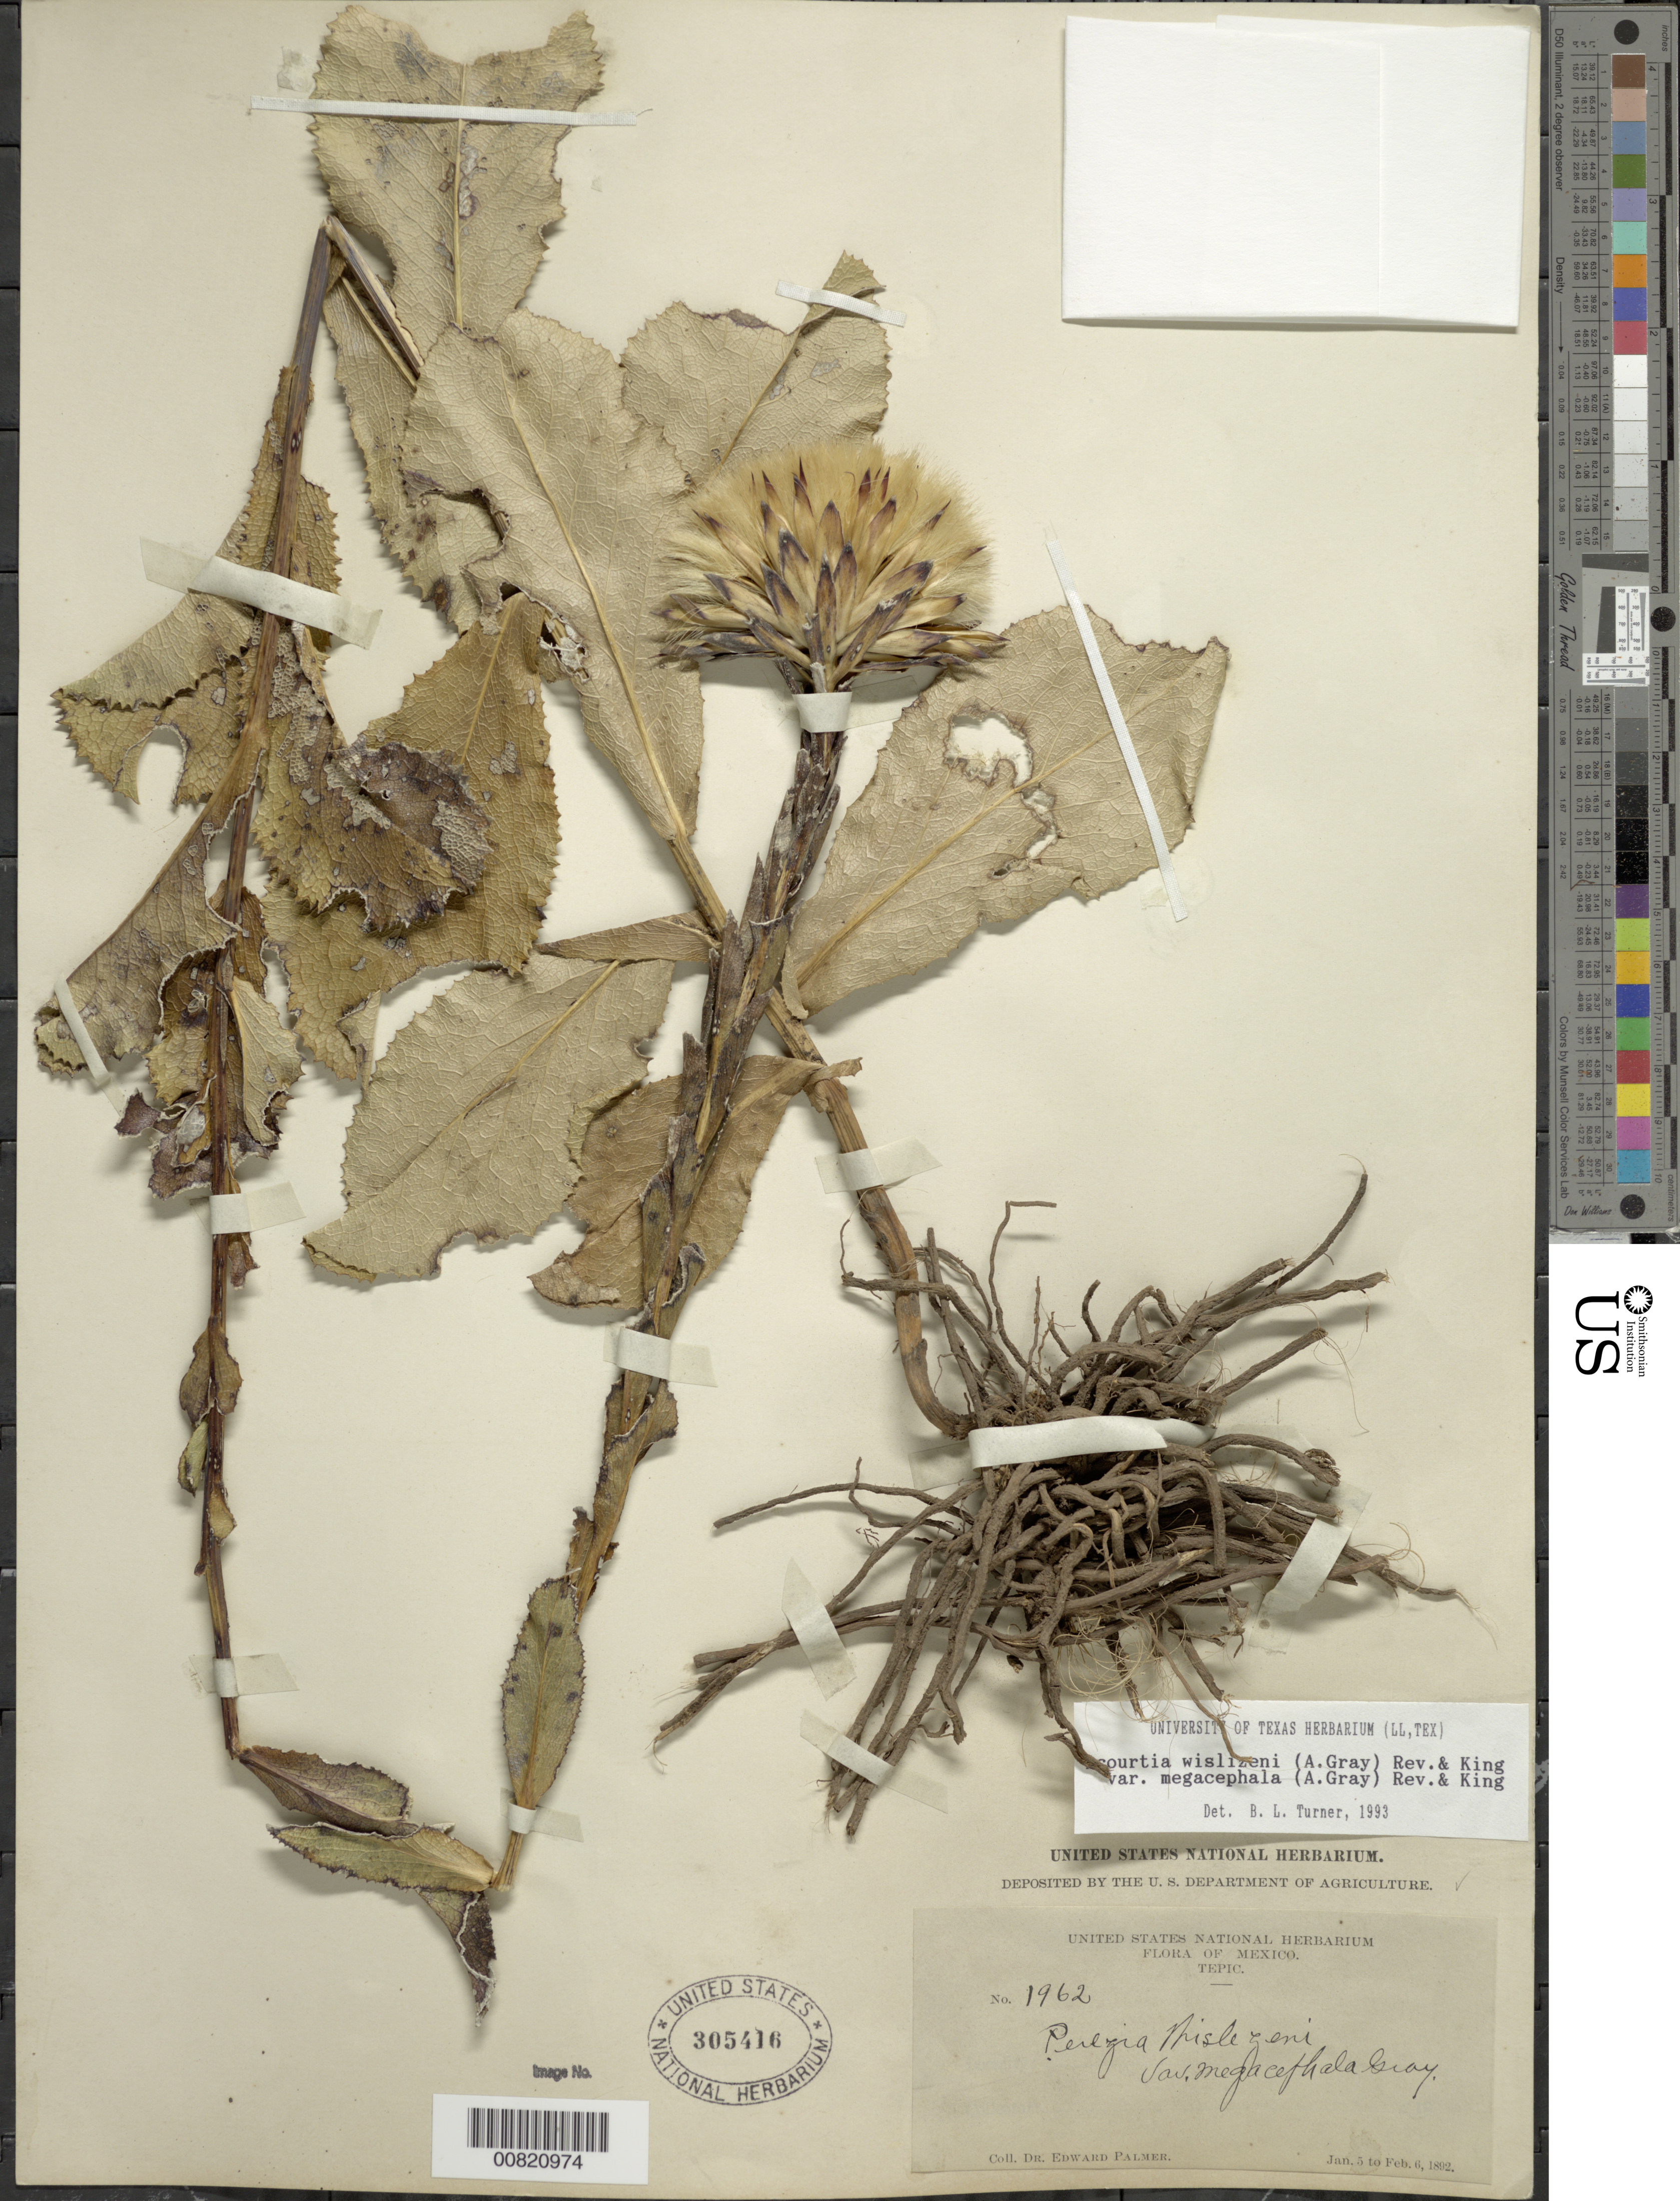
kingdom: Plantae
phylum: Tracheophyta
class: Magnoliopsida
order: Asterales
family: Asteraceae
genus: Acourtia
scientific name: Acourtia wislizenii var. megacephala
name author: (A. Gray) Reveal & R.M. King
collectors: E. Palmer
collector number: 1962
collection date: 1892-01-05/1892-02-06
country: Mexico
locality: Tepic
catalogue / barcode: US 305416